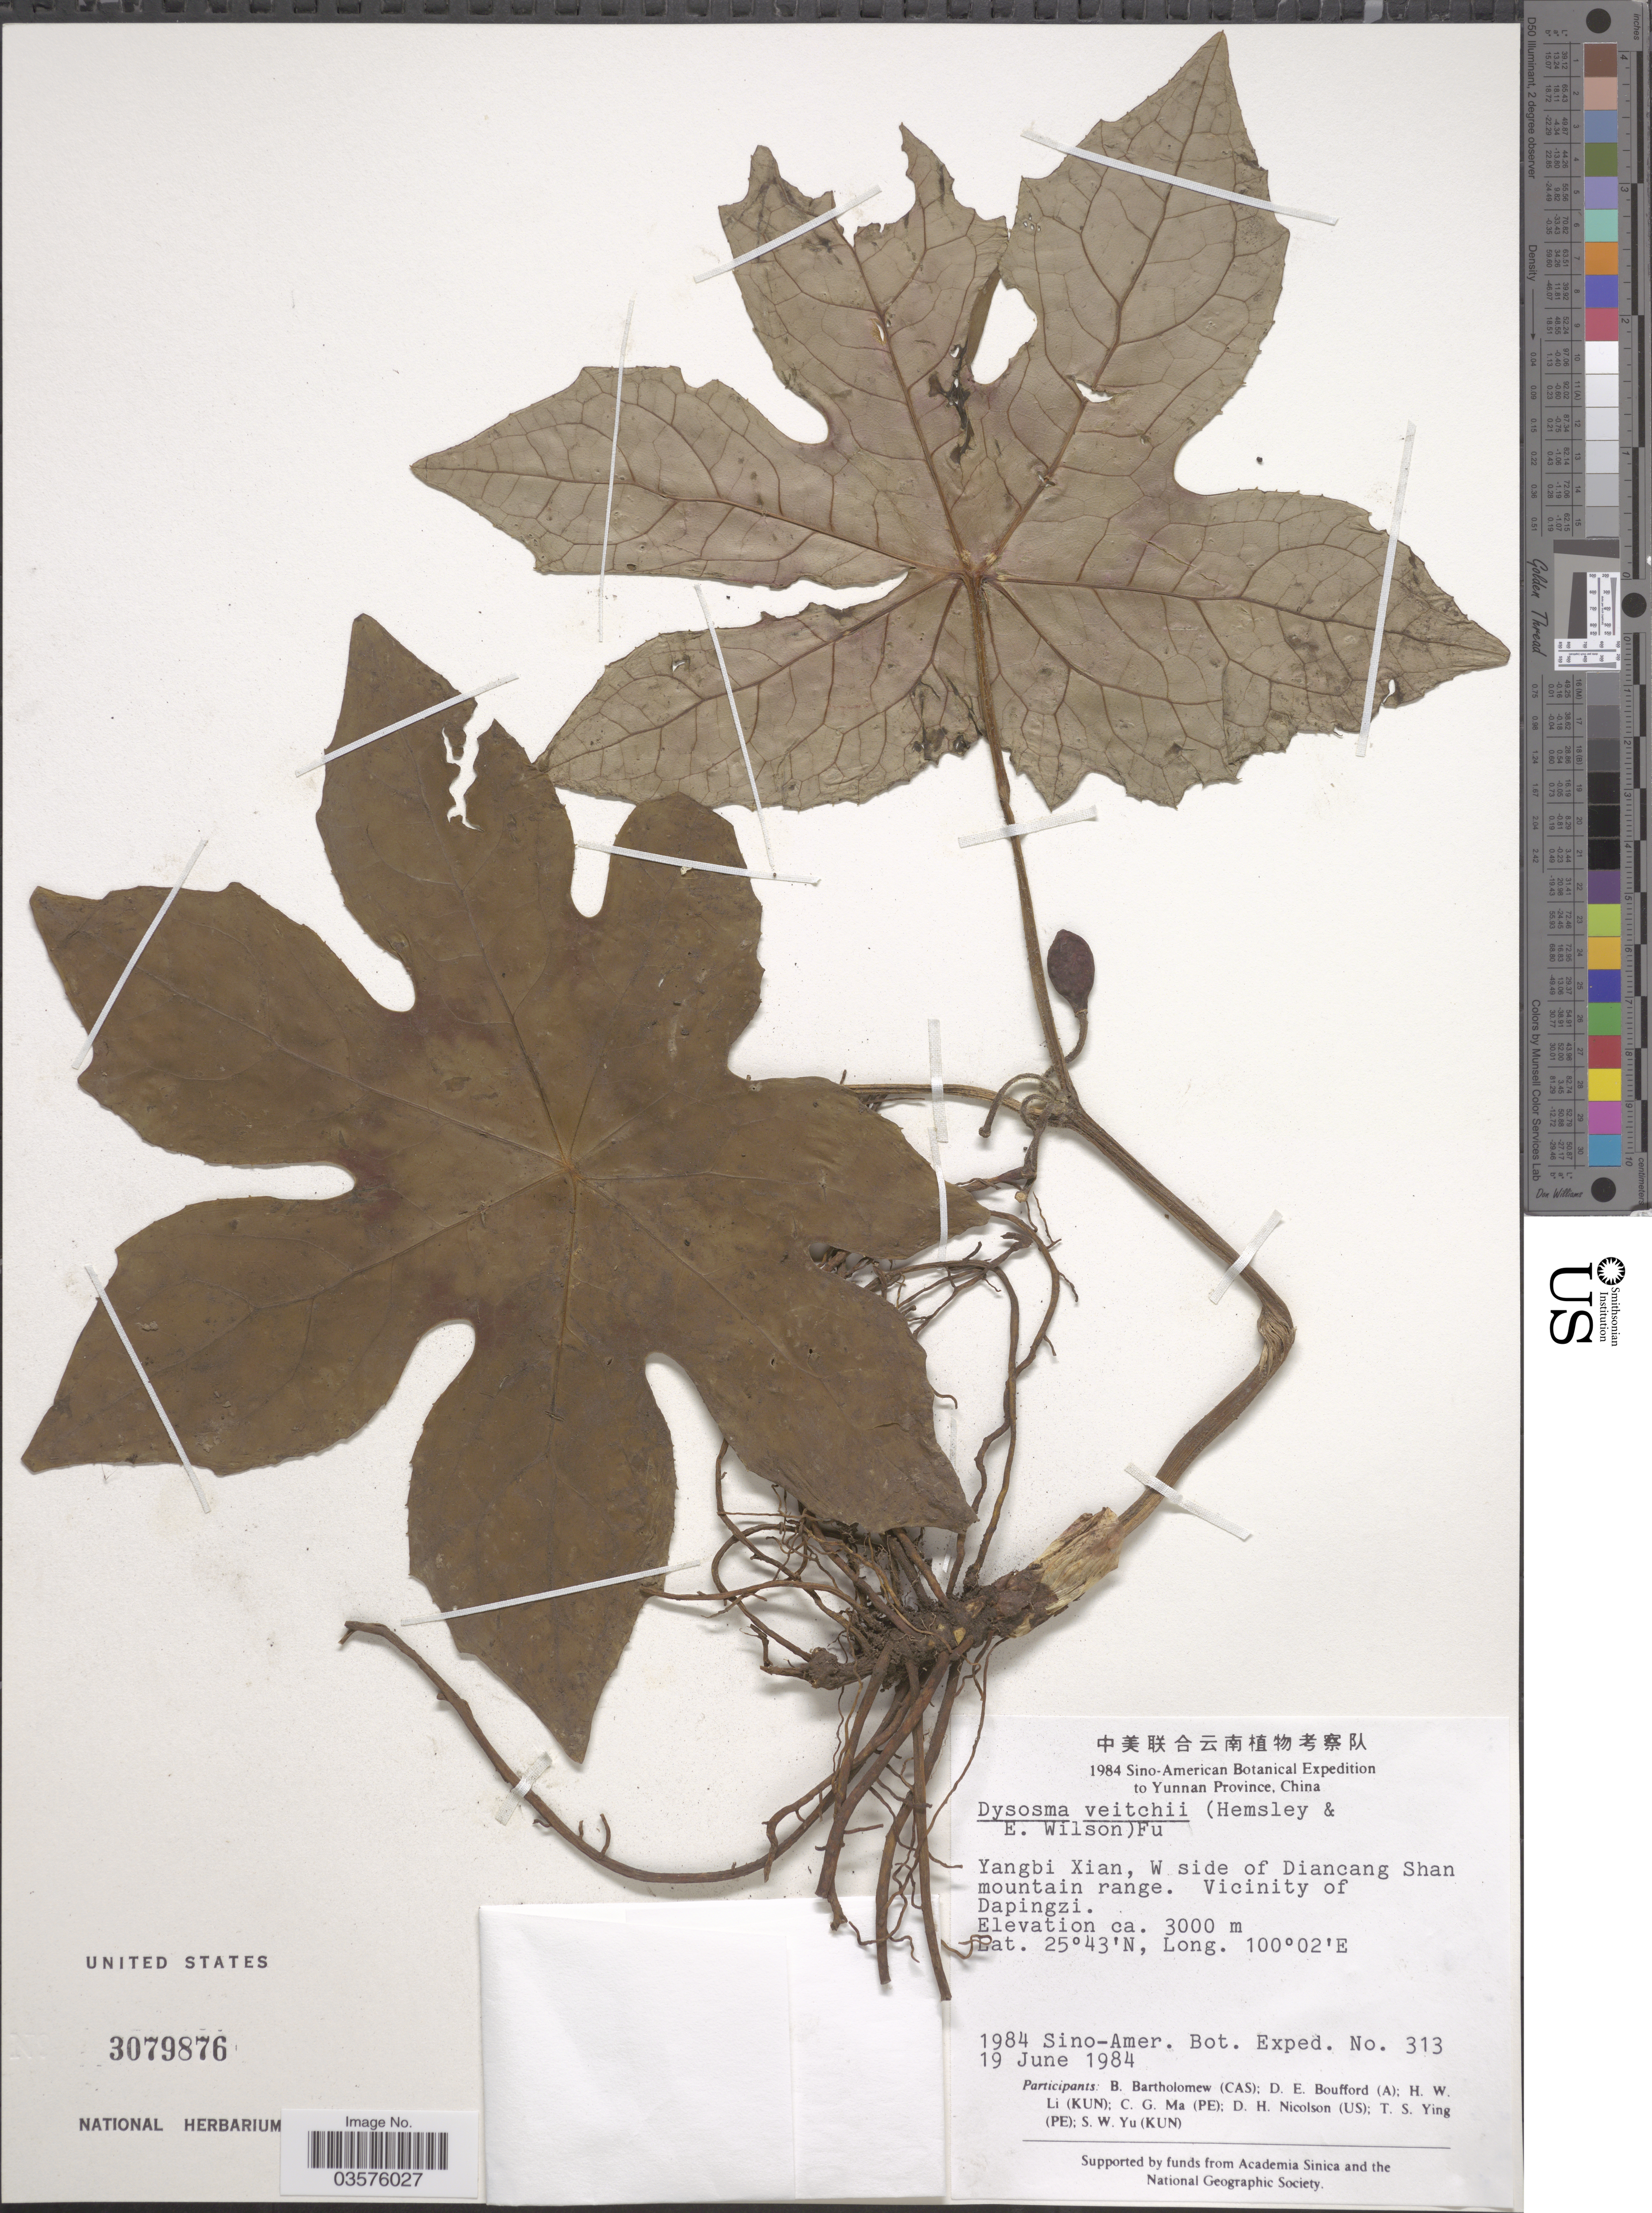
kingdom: Plantae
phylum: Tracheophyta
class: Magnoliopsida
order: Ranunculales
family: Berberidaceae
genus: Dysosma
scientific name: Dysosma veitchii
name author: (Hemsl. & E.H. Wilson) L.K. Fu ex T.S.Ying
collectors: Sino-Amer. Bot. Exped. 1984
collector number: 313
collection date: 1984-06-19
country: China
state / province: Yunnan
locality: Yangbi Xian, W side of Diancang Shan mountain range. Vicinity of Dapingzi.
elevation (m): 3000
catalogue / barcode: US 3079876